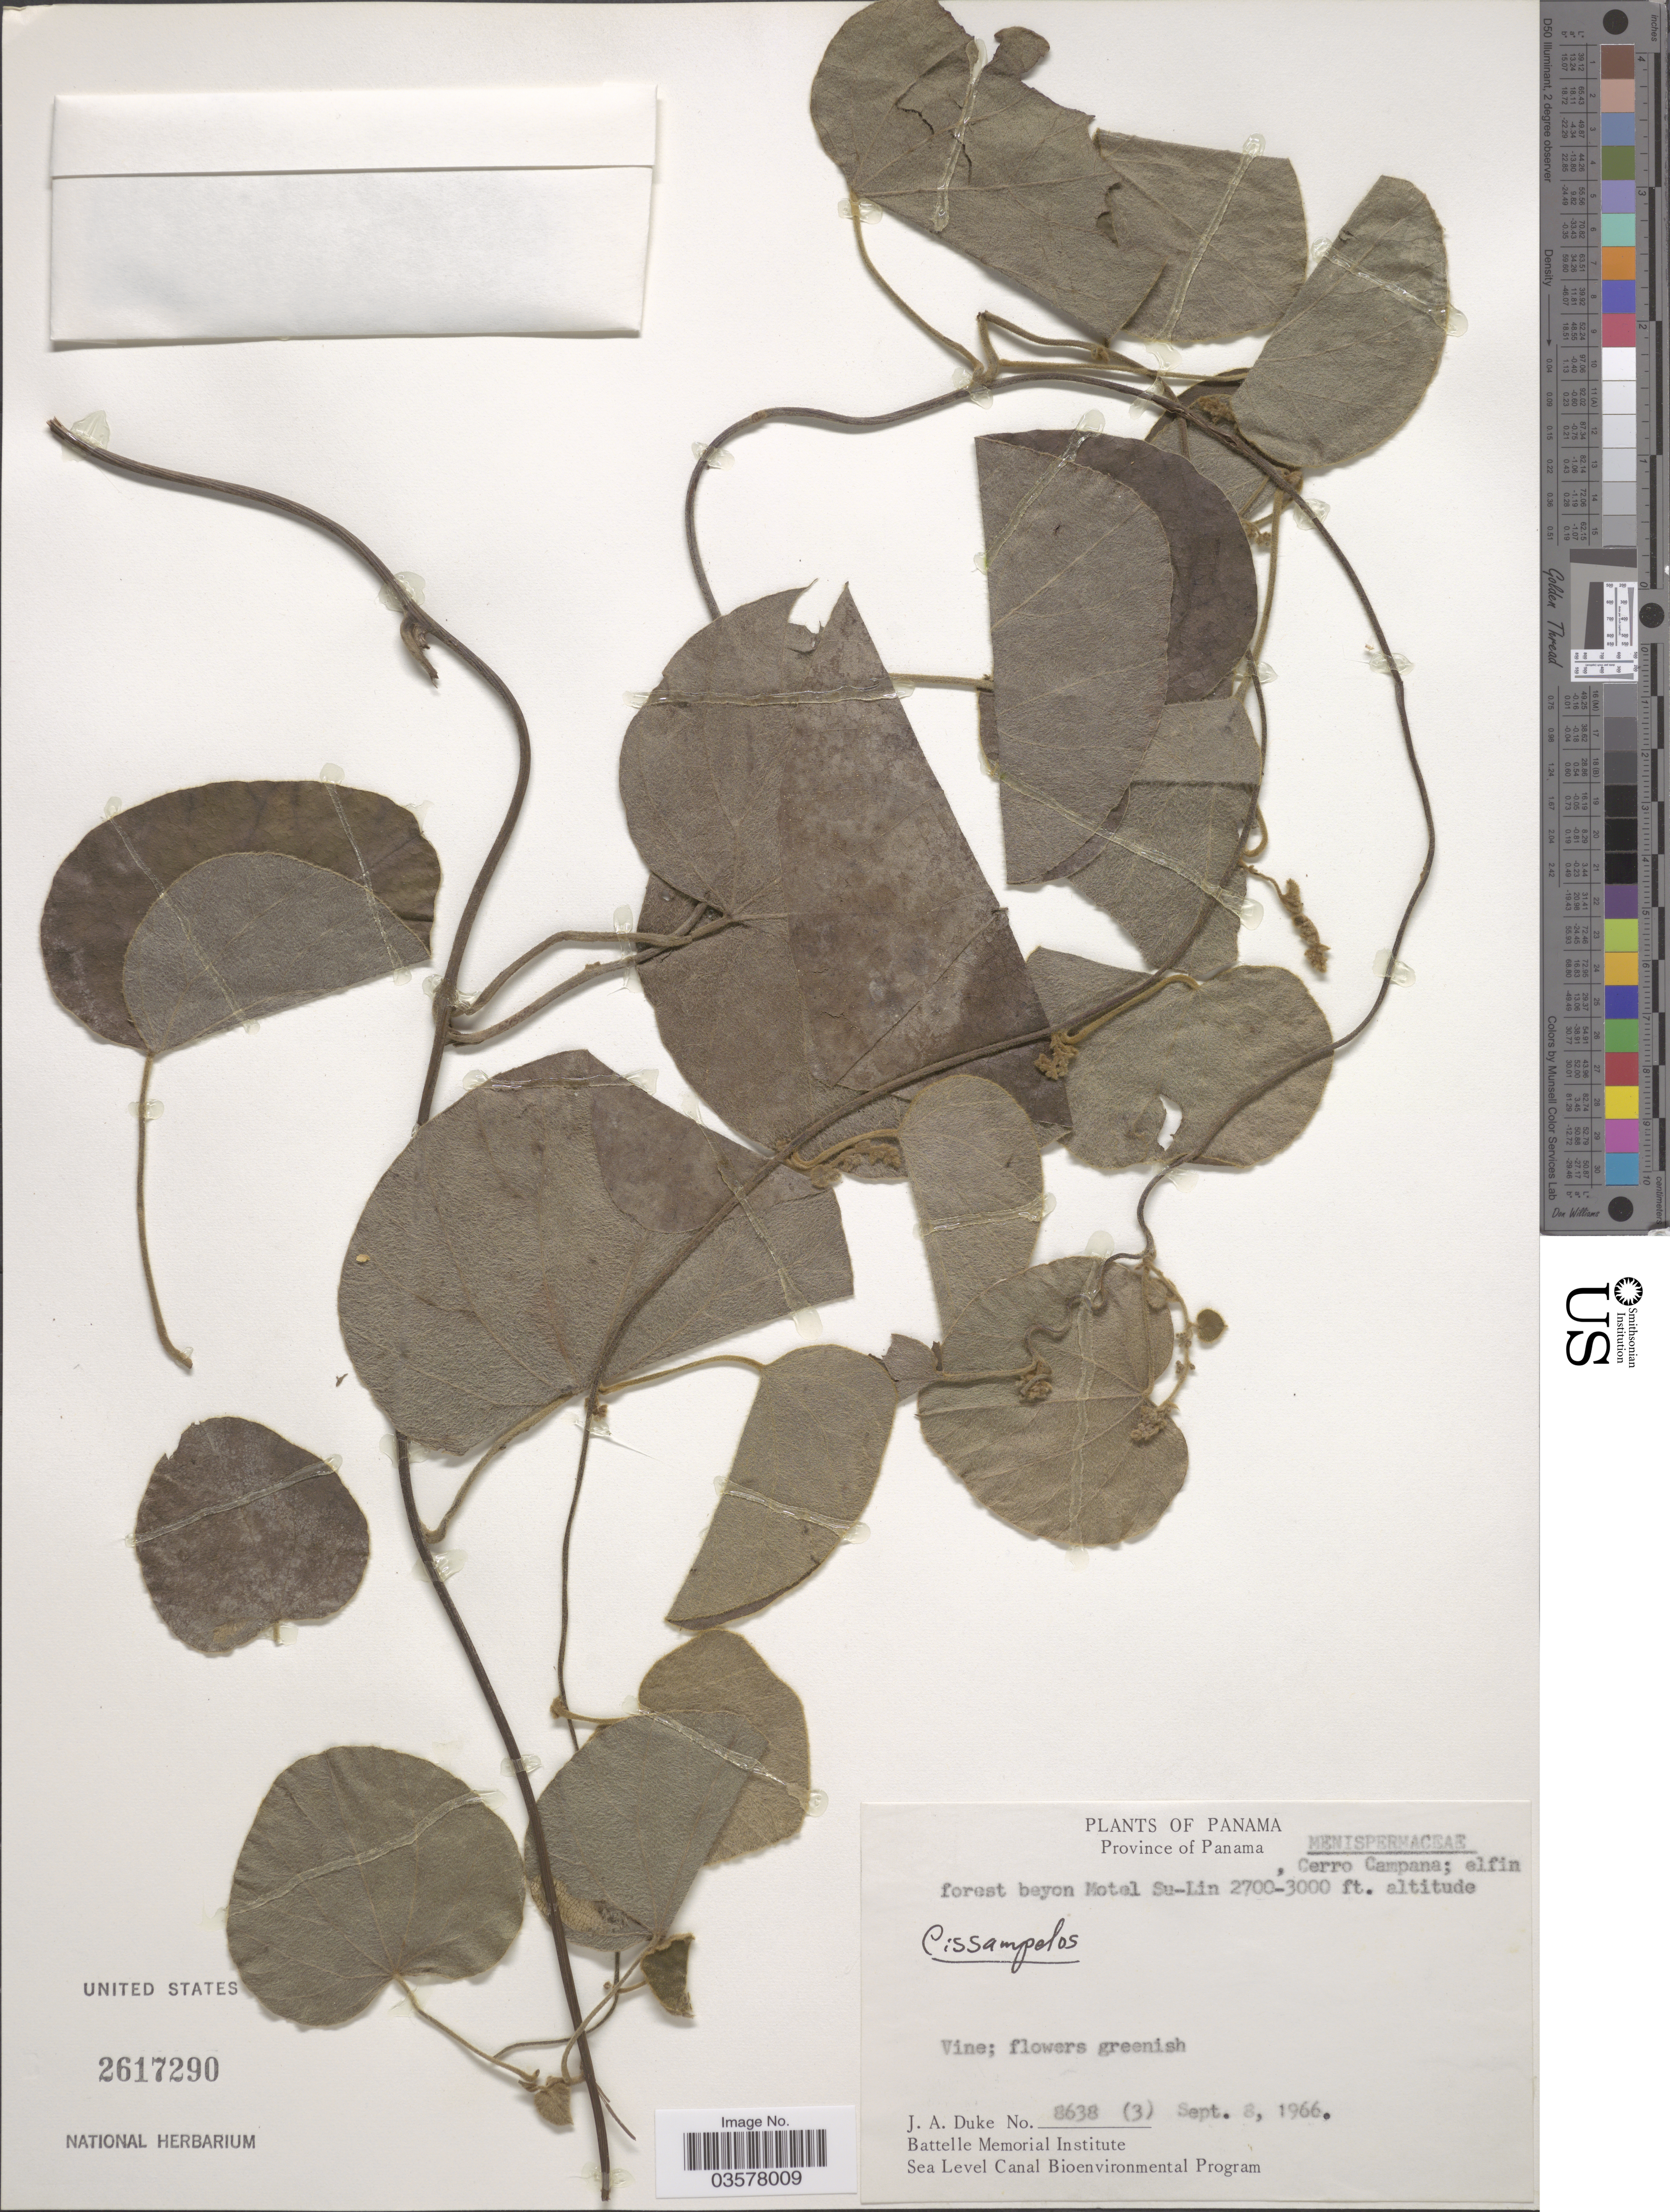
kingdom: Plantae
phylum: Tracheophyta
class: Magnoliopsida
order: Ranunculales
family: Menispermaceae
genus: Cissampelos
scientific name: Cissampelos sp.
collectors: J. A. Duke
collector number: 8638 (3)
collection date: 1966-09-08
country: Panama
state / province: Panamá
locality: Cerro Campana; elfin forest beyon Motel Su-Lin.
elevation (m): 823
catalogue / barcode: US 2617290